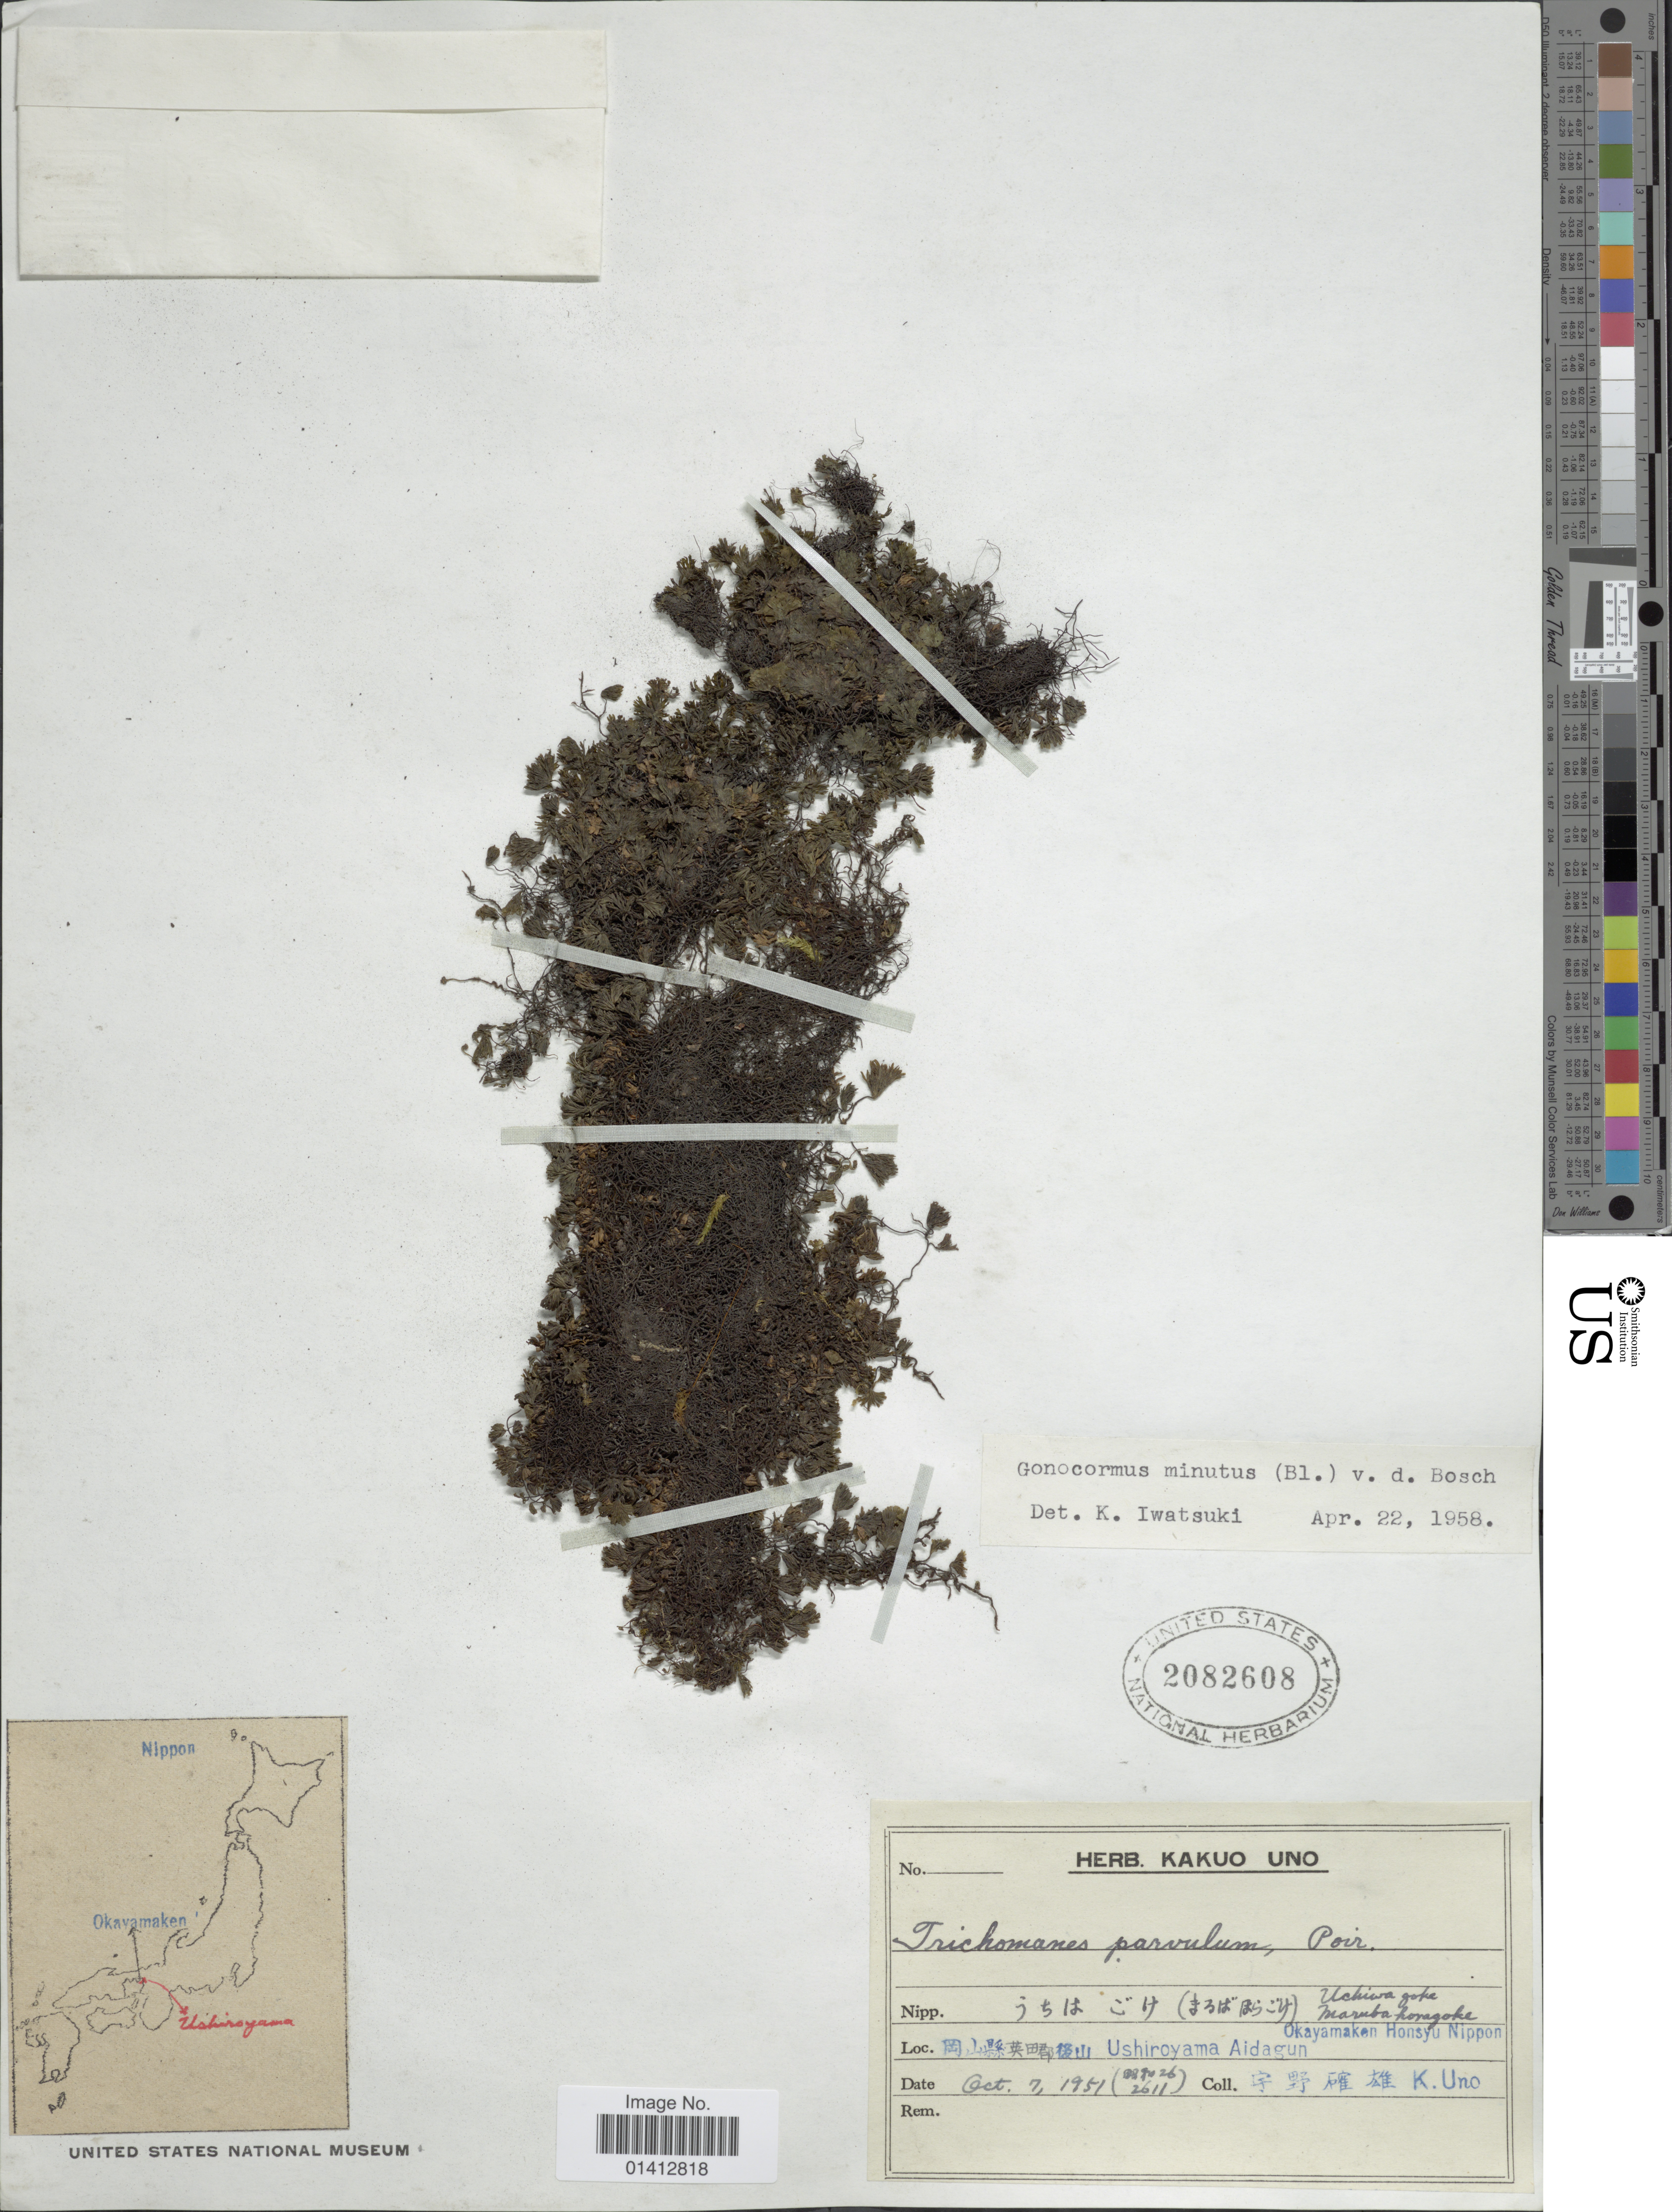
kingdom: Plantae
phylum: Tracheophyta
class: Polypodiopsida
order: Hymenophyllales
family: Hymenophyllaceae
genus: Crepidomanes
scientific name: Crepidomanes minutum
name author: (Blume) K. Iwats.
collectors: K. Uno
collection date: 1951-10-07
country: Japan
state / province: Okayama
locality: Okayamaken Honsyu Nippon, Ushiroyama Aidagun.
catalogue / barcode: US 2082608